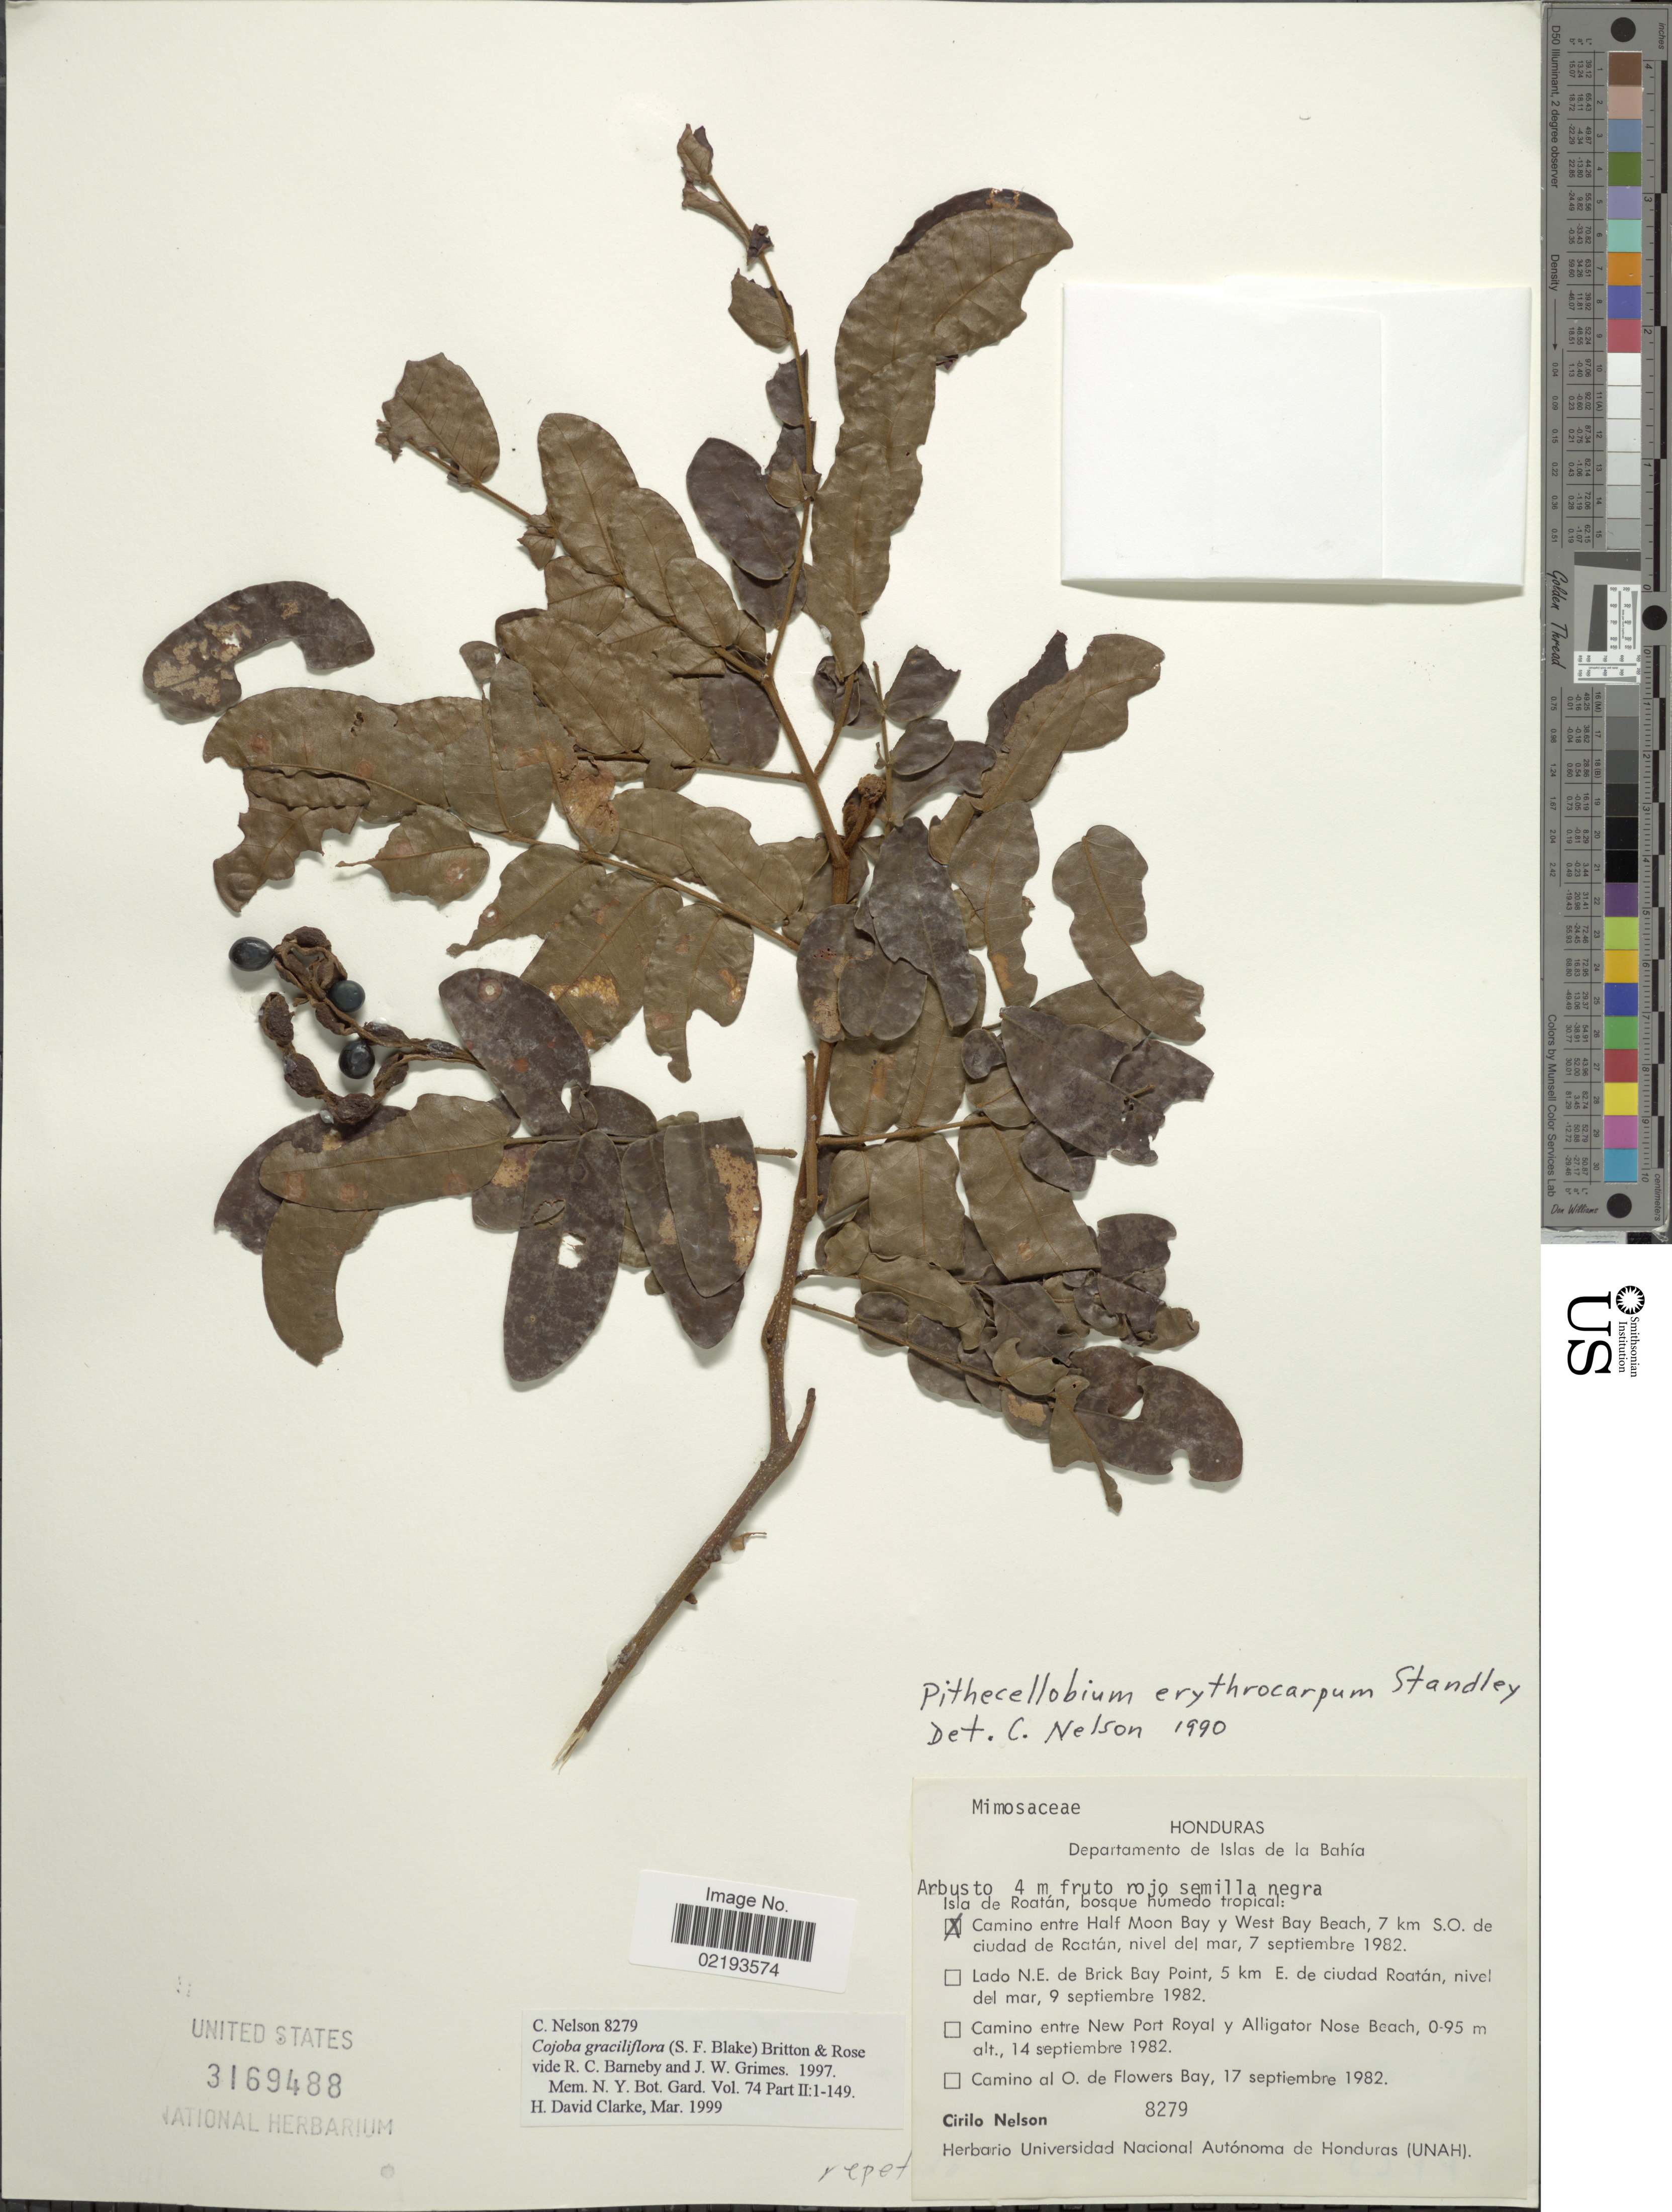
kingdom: Plantae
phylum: Tracheophyta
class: Magnoliopsida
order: Fabales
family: Fabaceae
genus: Cojoba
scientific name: Cojoba graciliflora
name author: (S.F. Blake) Britton & Rose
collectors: C. Nelson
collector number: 8279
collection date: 1982-09-07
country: Honduras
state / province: Islas de la Bahía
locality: Departamento de Islas de la Bahía, Camino entre Half Moon Bay y West Bay Beach, 7 km S.O. de ciudad de Roatán, nivel del mar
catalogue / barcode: US 3169488